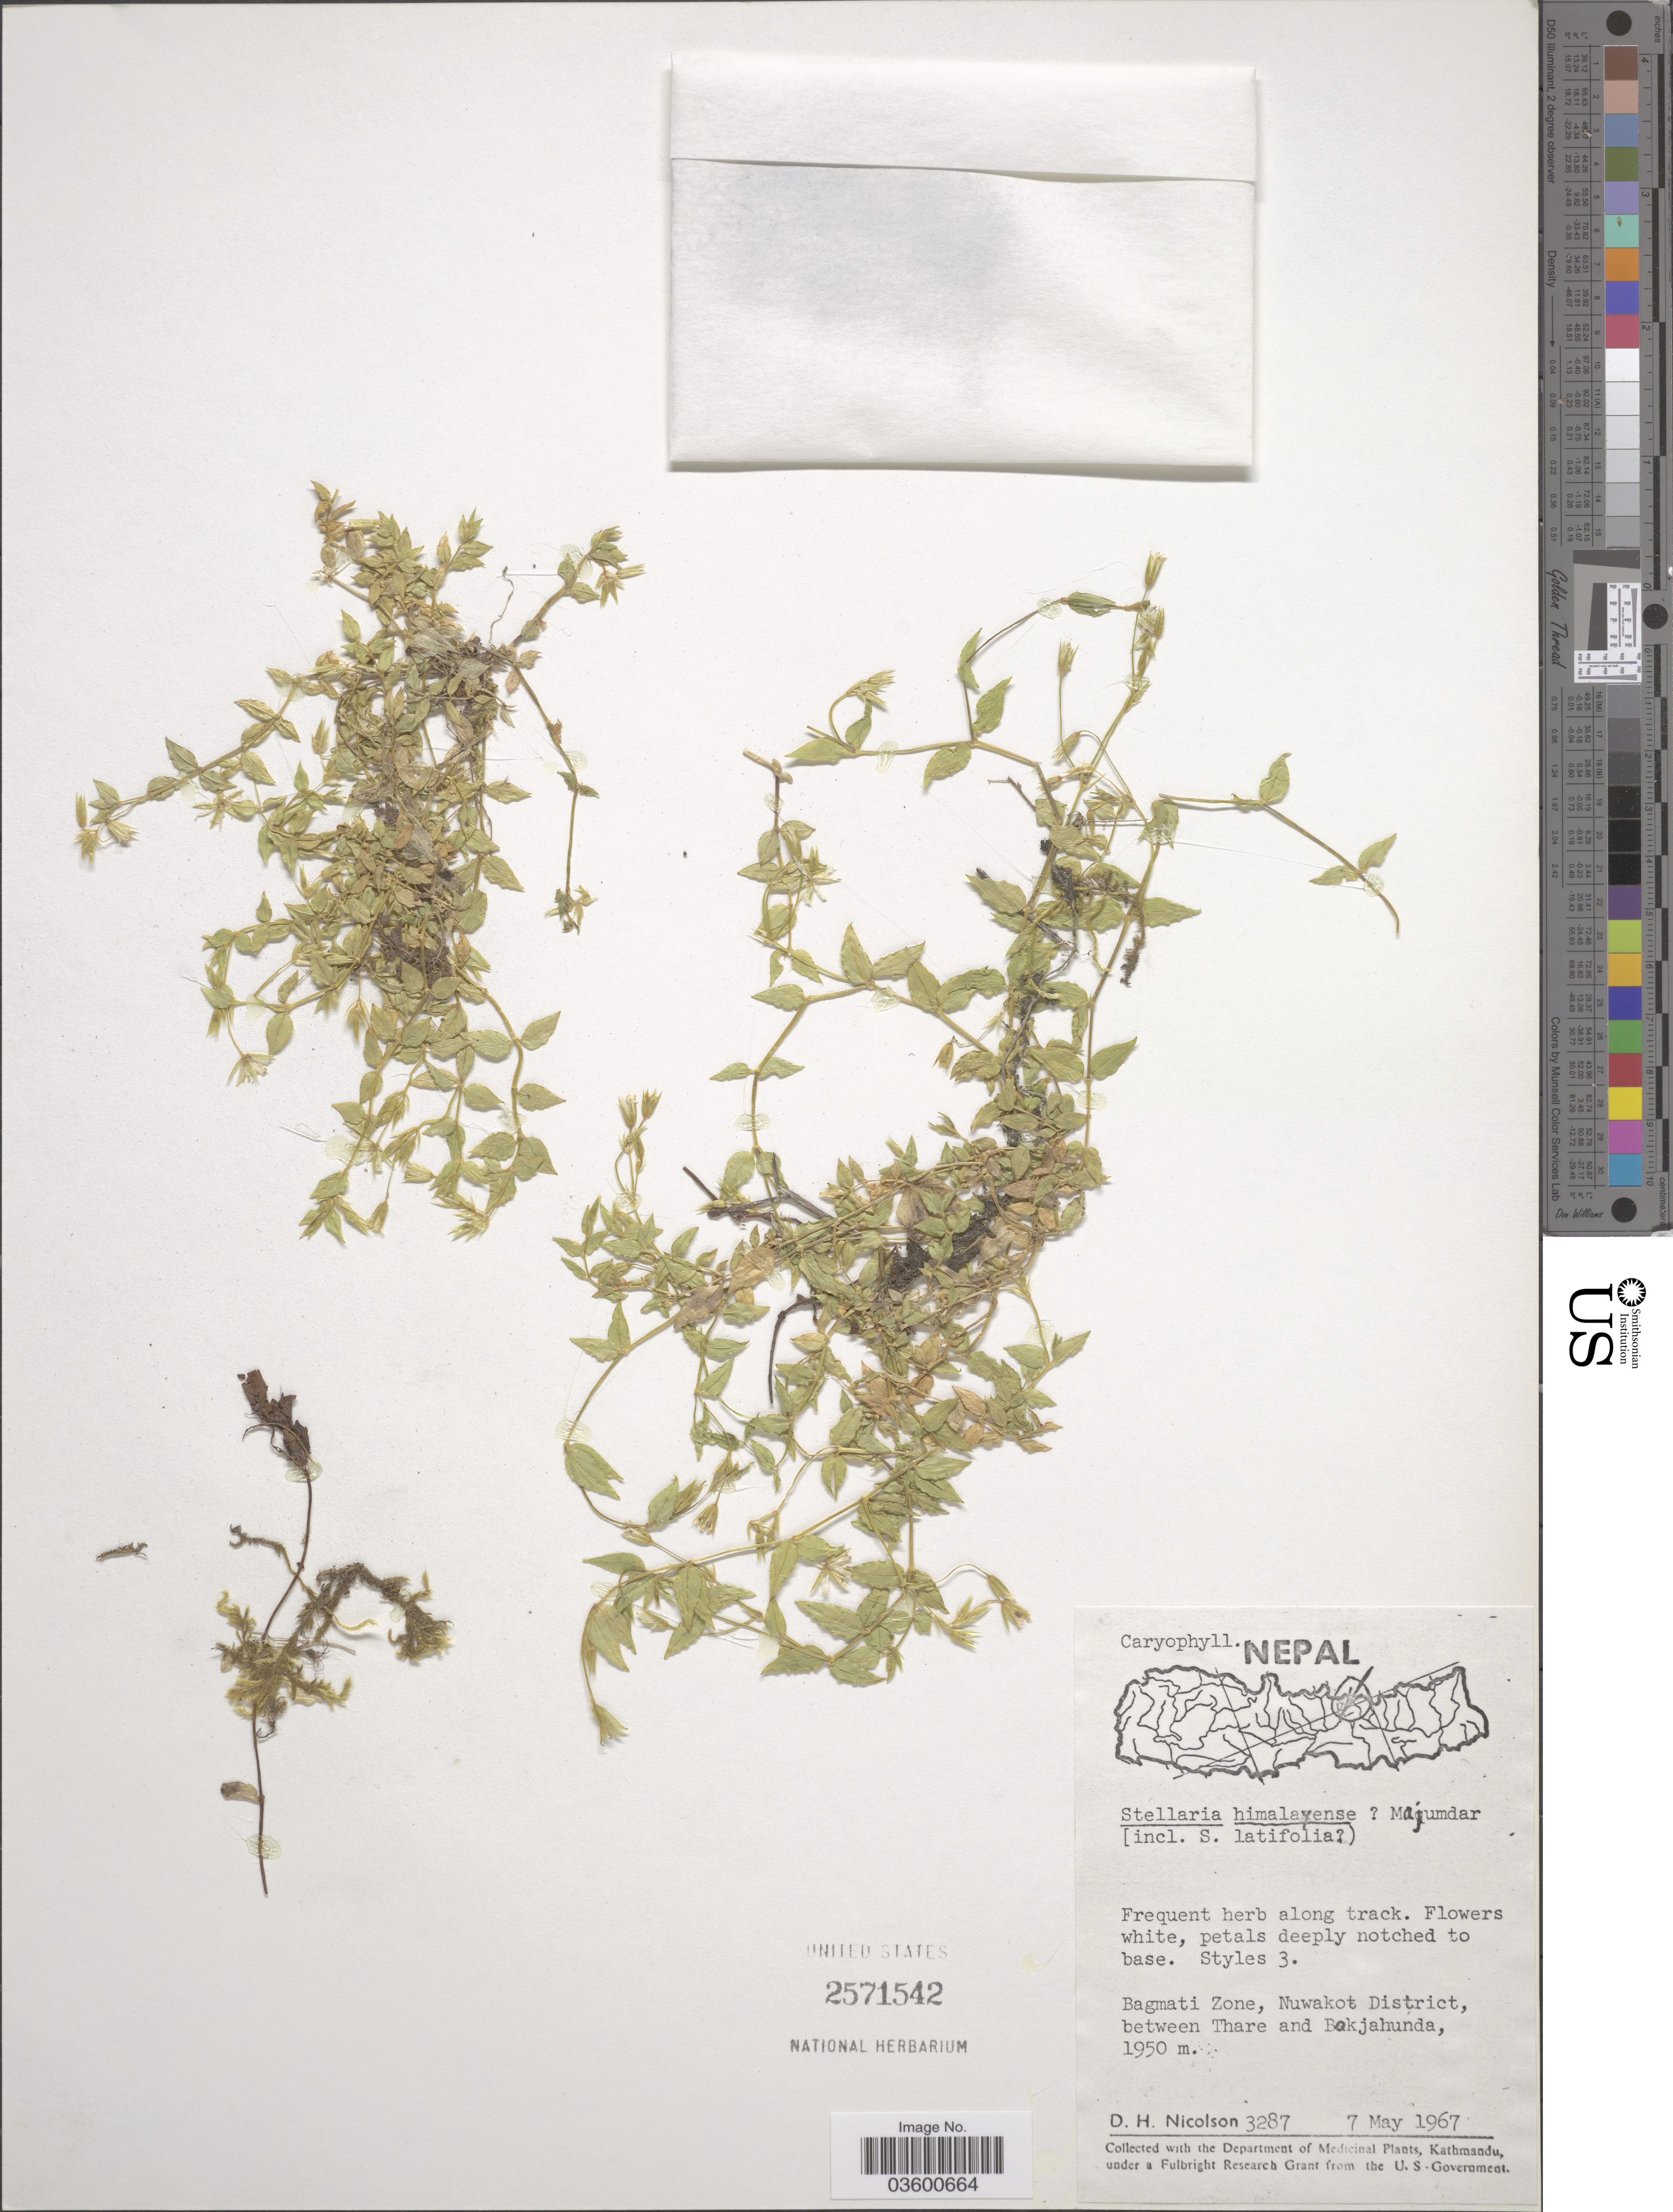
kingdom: Plantae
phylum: Tracheophyta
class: Magnoliopsida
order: Caryophyllales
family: Caryophyllaceae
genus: Stellaria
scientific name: Stellaria himalayensis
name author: Majumdar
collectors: D. H. Nicolson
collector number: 3287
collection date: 1967-05-07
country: Nepal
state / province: Bagmati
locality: Bagmati Zone, Nuwakot District, between Thare and Bakjahunda.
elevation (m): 1950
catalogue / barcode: US 2571542